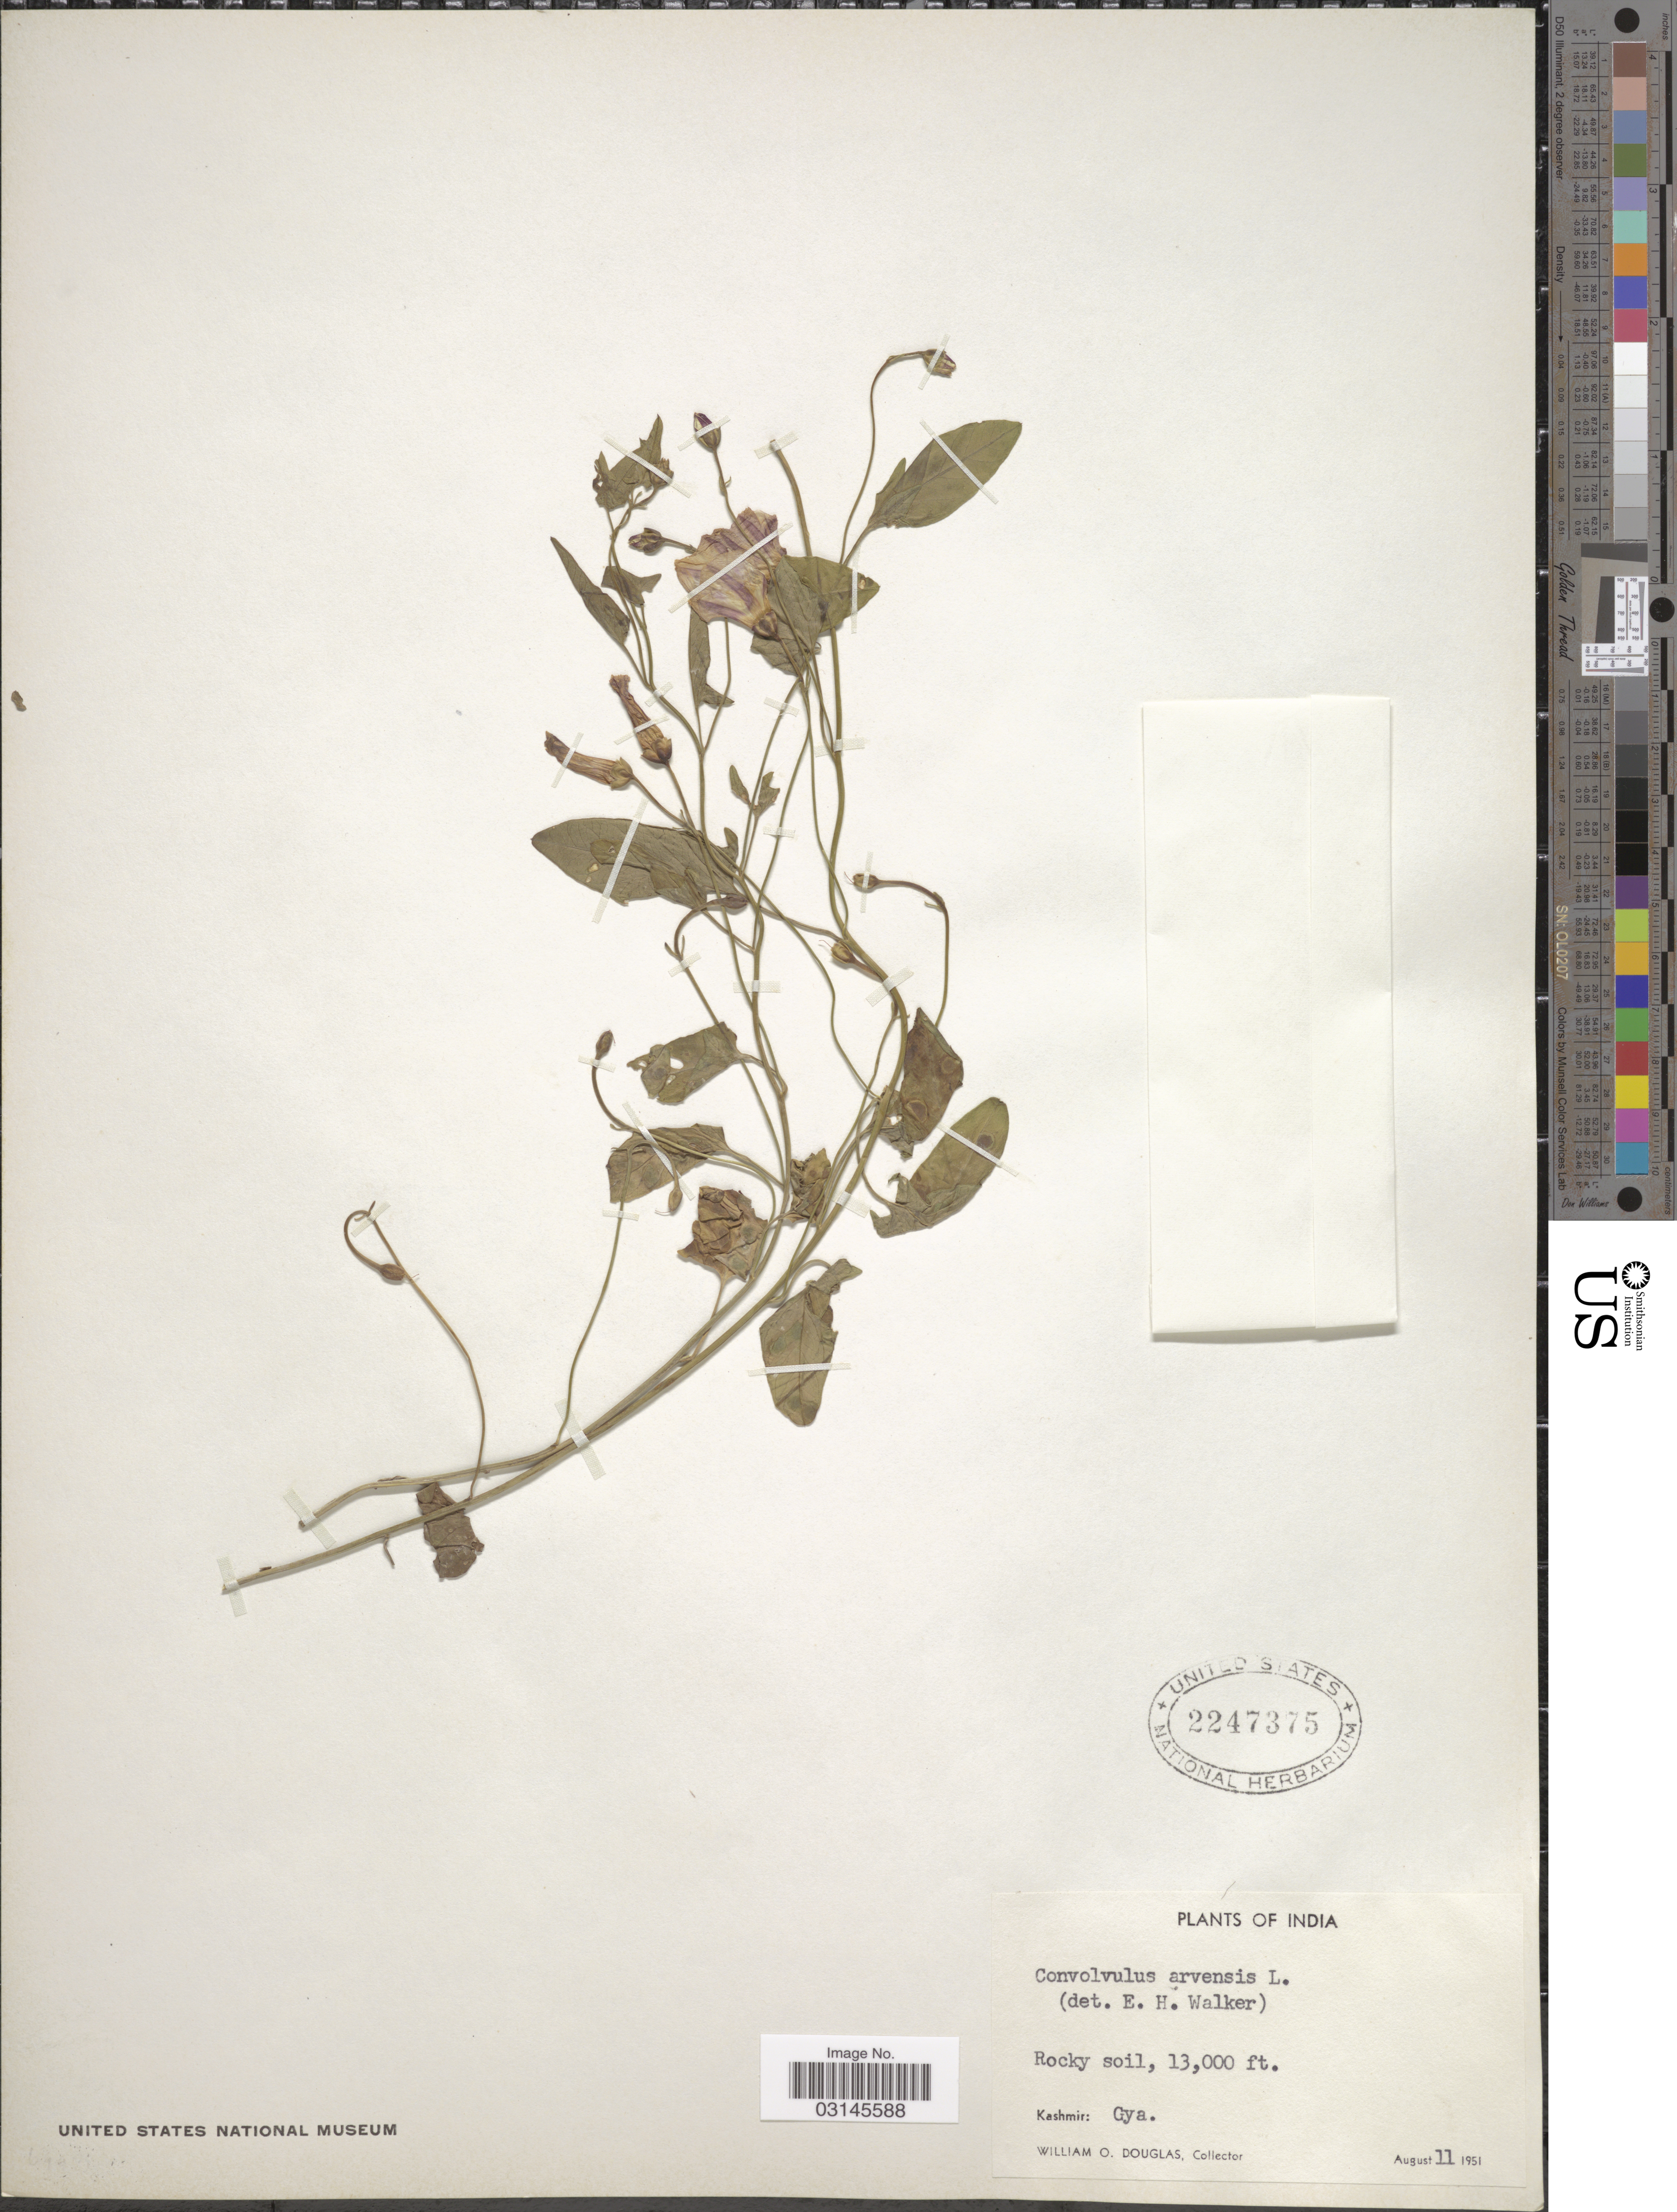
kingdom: Plantae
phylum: Tracheophyta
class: Magnoliopsida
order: Solanales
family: Convolvulaceae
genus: Convolvulus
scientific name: Convolvulus arvensis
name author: L.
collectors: W. Douglas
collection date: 1951-08-11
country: India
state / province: Jammu and Kashmir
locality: Kashmir: Gya.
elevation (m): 3962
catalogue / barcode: US 2247375